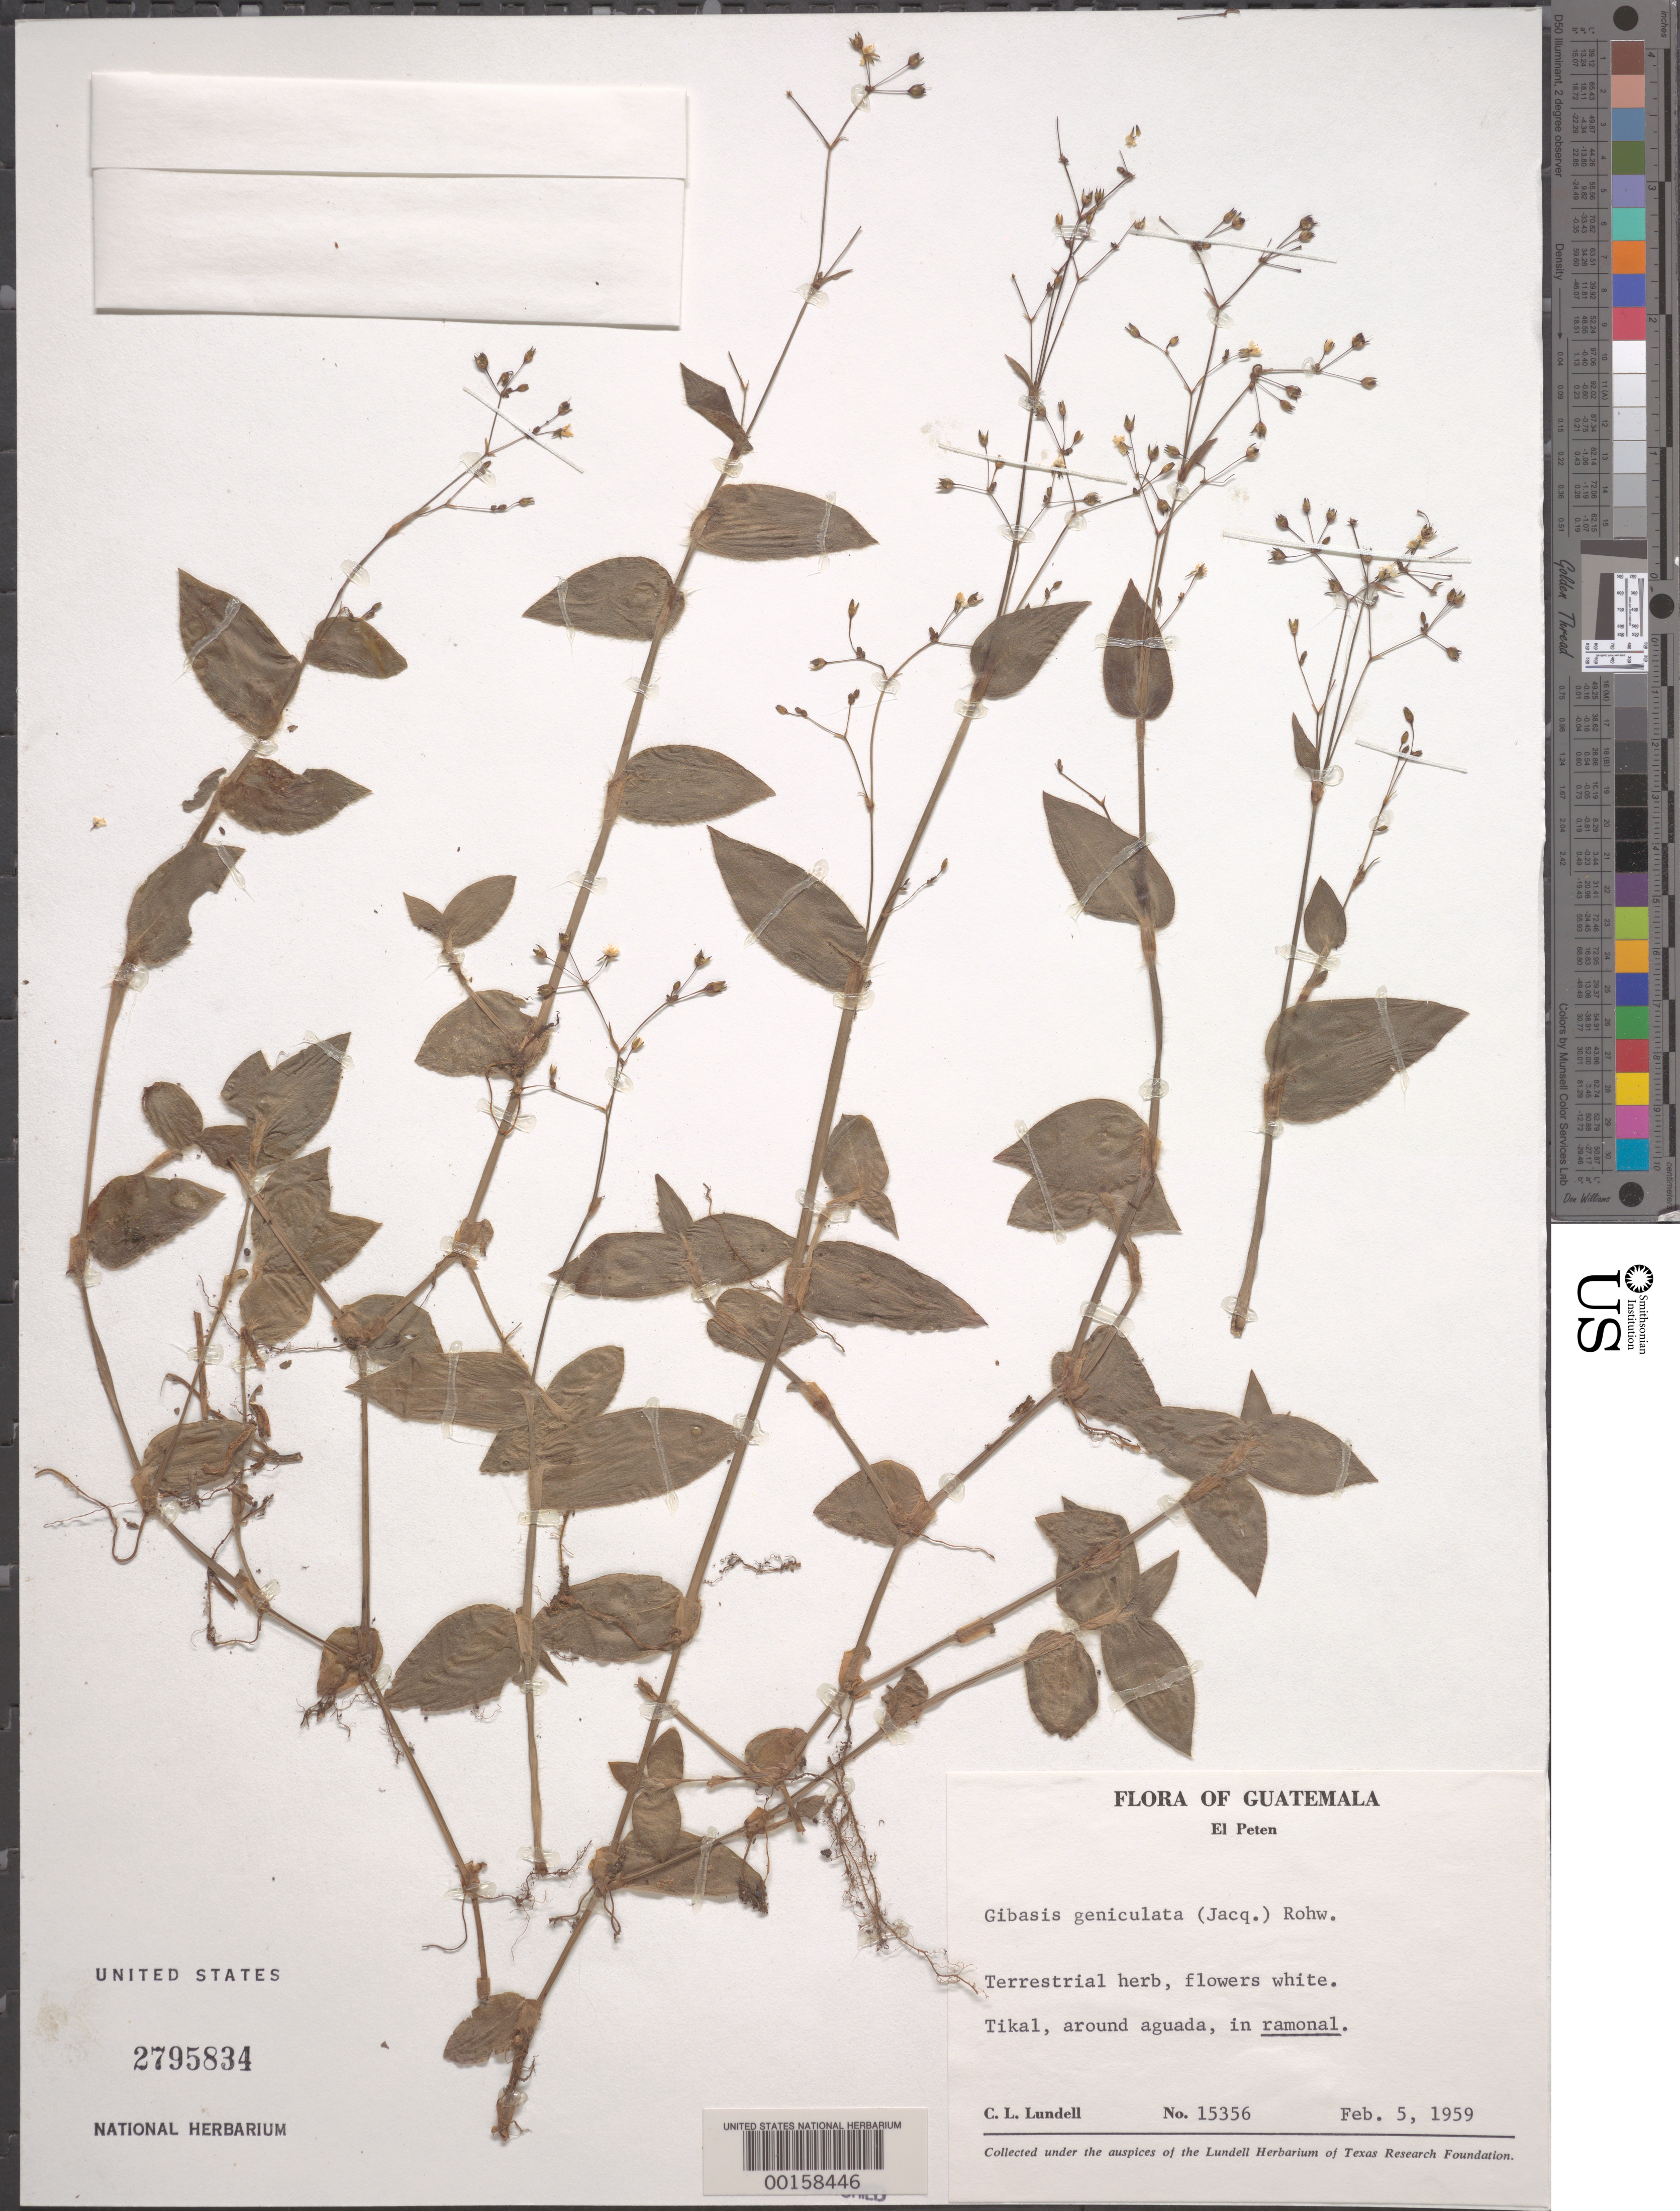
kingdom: Plantae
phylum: Tracheophyta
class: Liliopsida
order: Commelinales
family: Commelinaceae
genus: Gibasis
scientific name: Gibasis geniculata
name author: (Jacq.) Rohweder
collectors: C. L. Lundell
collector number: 15356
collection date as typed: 05 Feb 1959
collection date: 1959-02-05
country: Guatemala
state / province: El Petén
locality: Tikal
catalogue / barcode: US 2795834